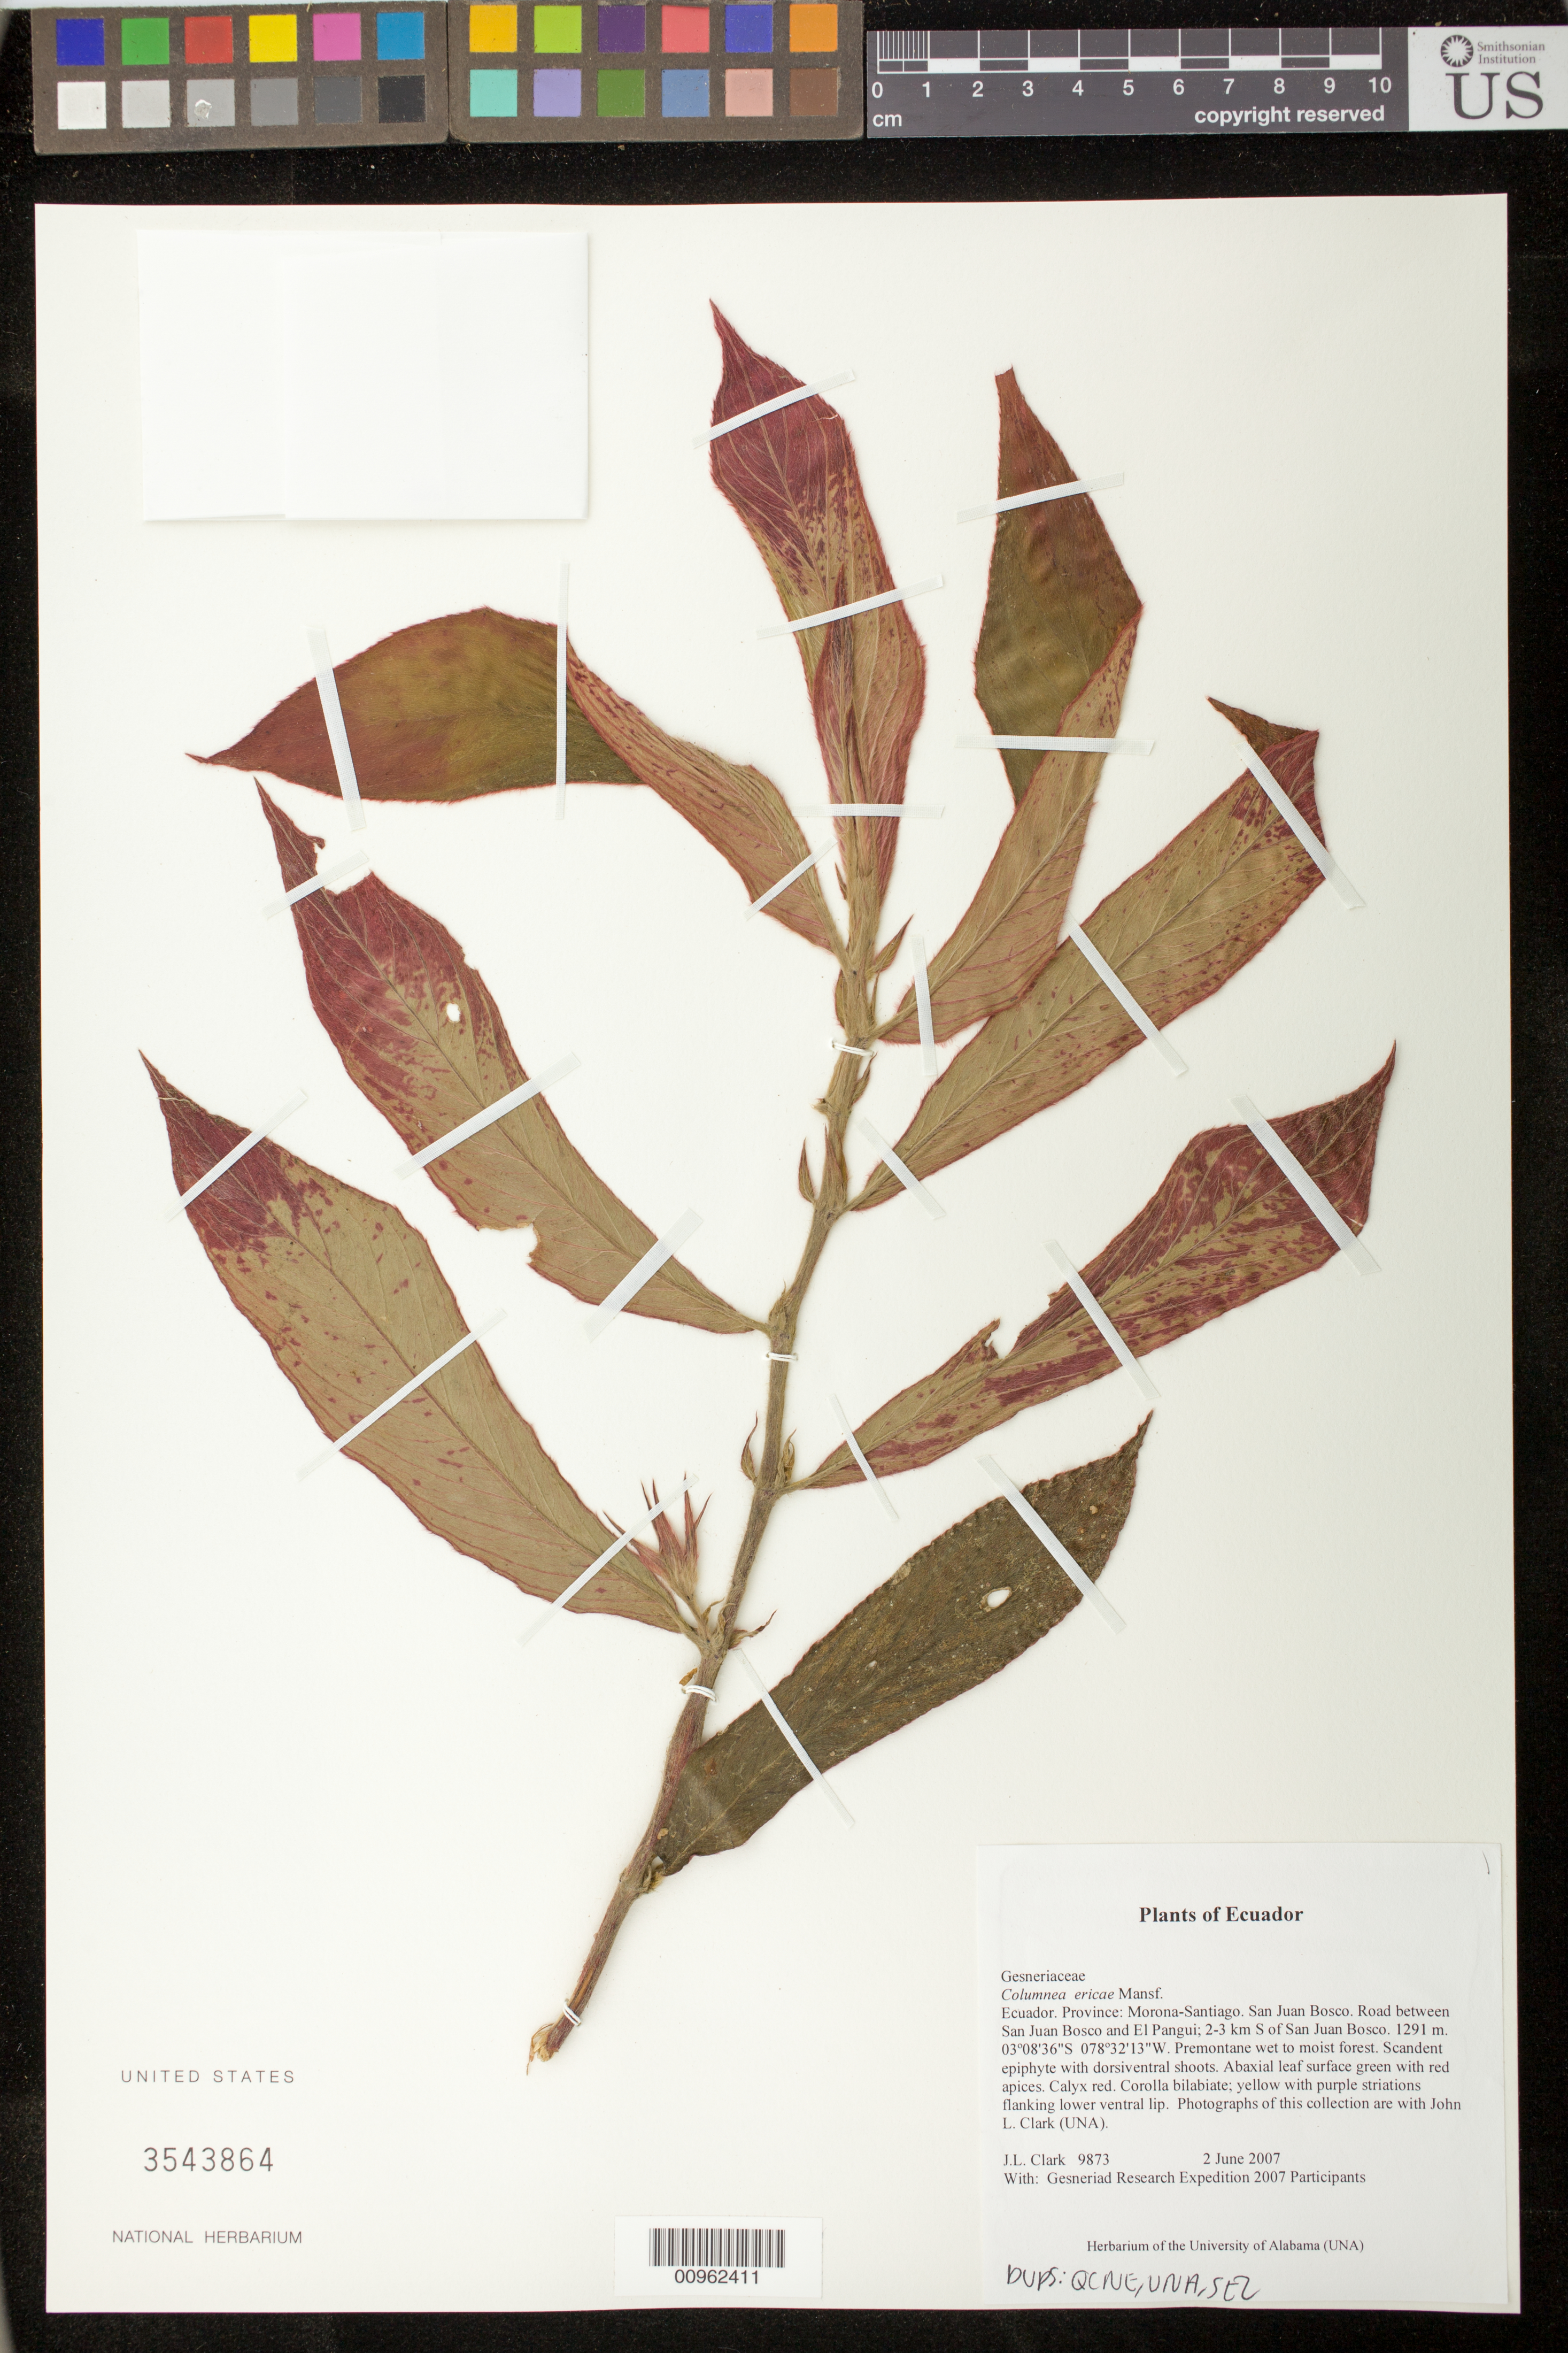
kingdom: Plantae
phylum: Tracheophyta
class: Magnoliopsida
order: Lamiales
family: Gesneriaceae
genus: Columnea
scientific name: Columnea ericae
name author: Mansf.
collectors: J. L. Clark & Gesneriad Research Expedition 2007 Participants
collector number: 9873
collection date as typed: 02 Jun 2007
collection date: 2007-06-02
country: Ecuador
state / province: Morona-Santiago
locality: San Juan Bosco. Road between San Juan Bosco and El Pangui; 2-3 km S of San Juan Bosco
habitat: Premontane wet to moist forest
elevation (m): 1291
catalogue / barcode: US 3543864